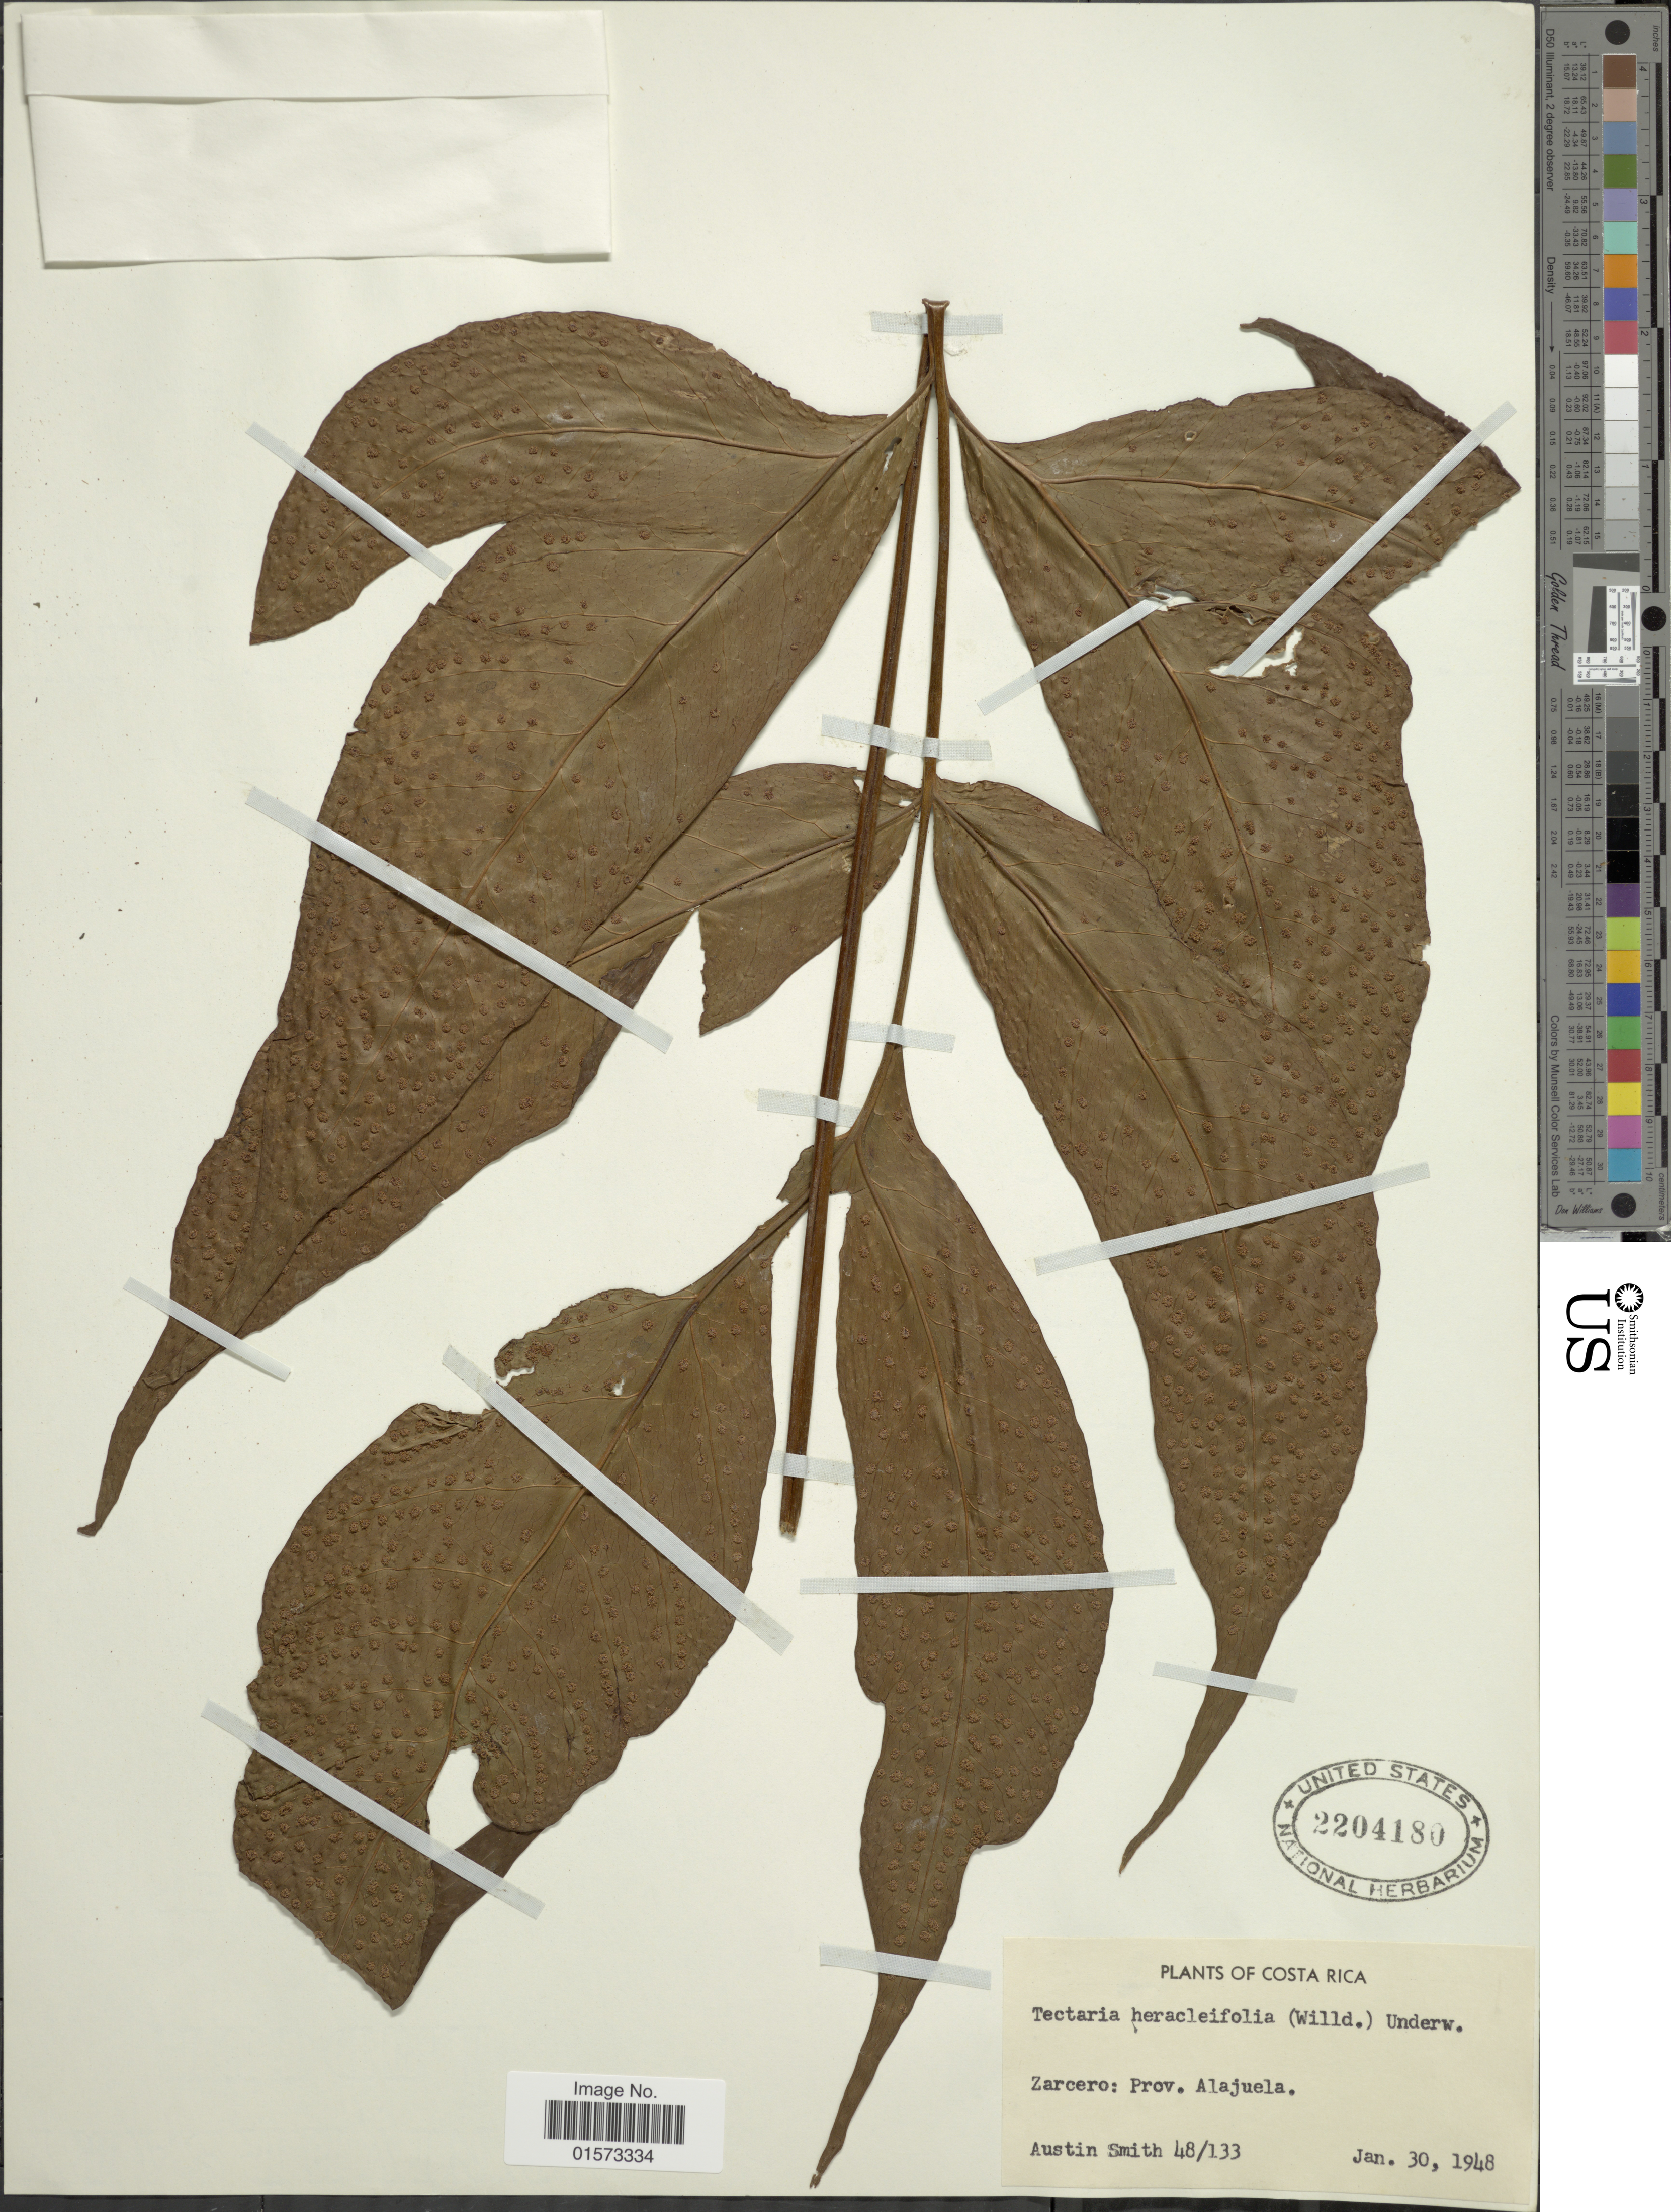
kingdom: Plantae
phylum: Tracheophyta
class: Polypodiopsida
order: Polypodiales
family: Tectariaceae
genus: Tectaria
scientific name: Tectaria incisa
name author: Cav.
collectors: Aust P. Smith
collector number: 48/133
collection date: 1948-01-30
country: Costa Rica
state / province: Alajuela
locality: Zarcero: Prov. Alajuela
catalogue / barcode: US 2204180